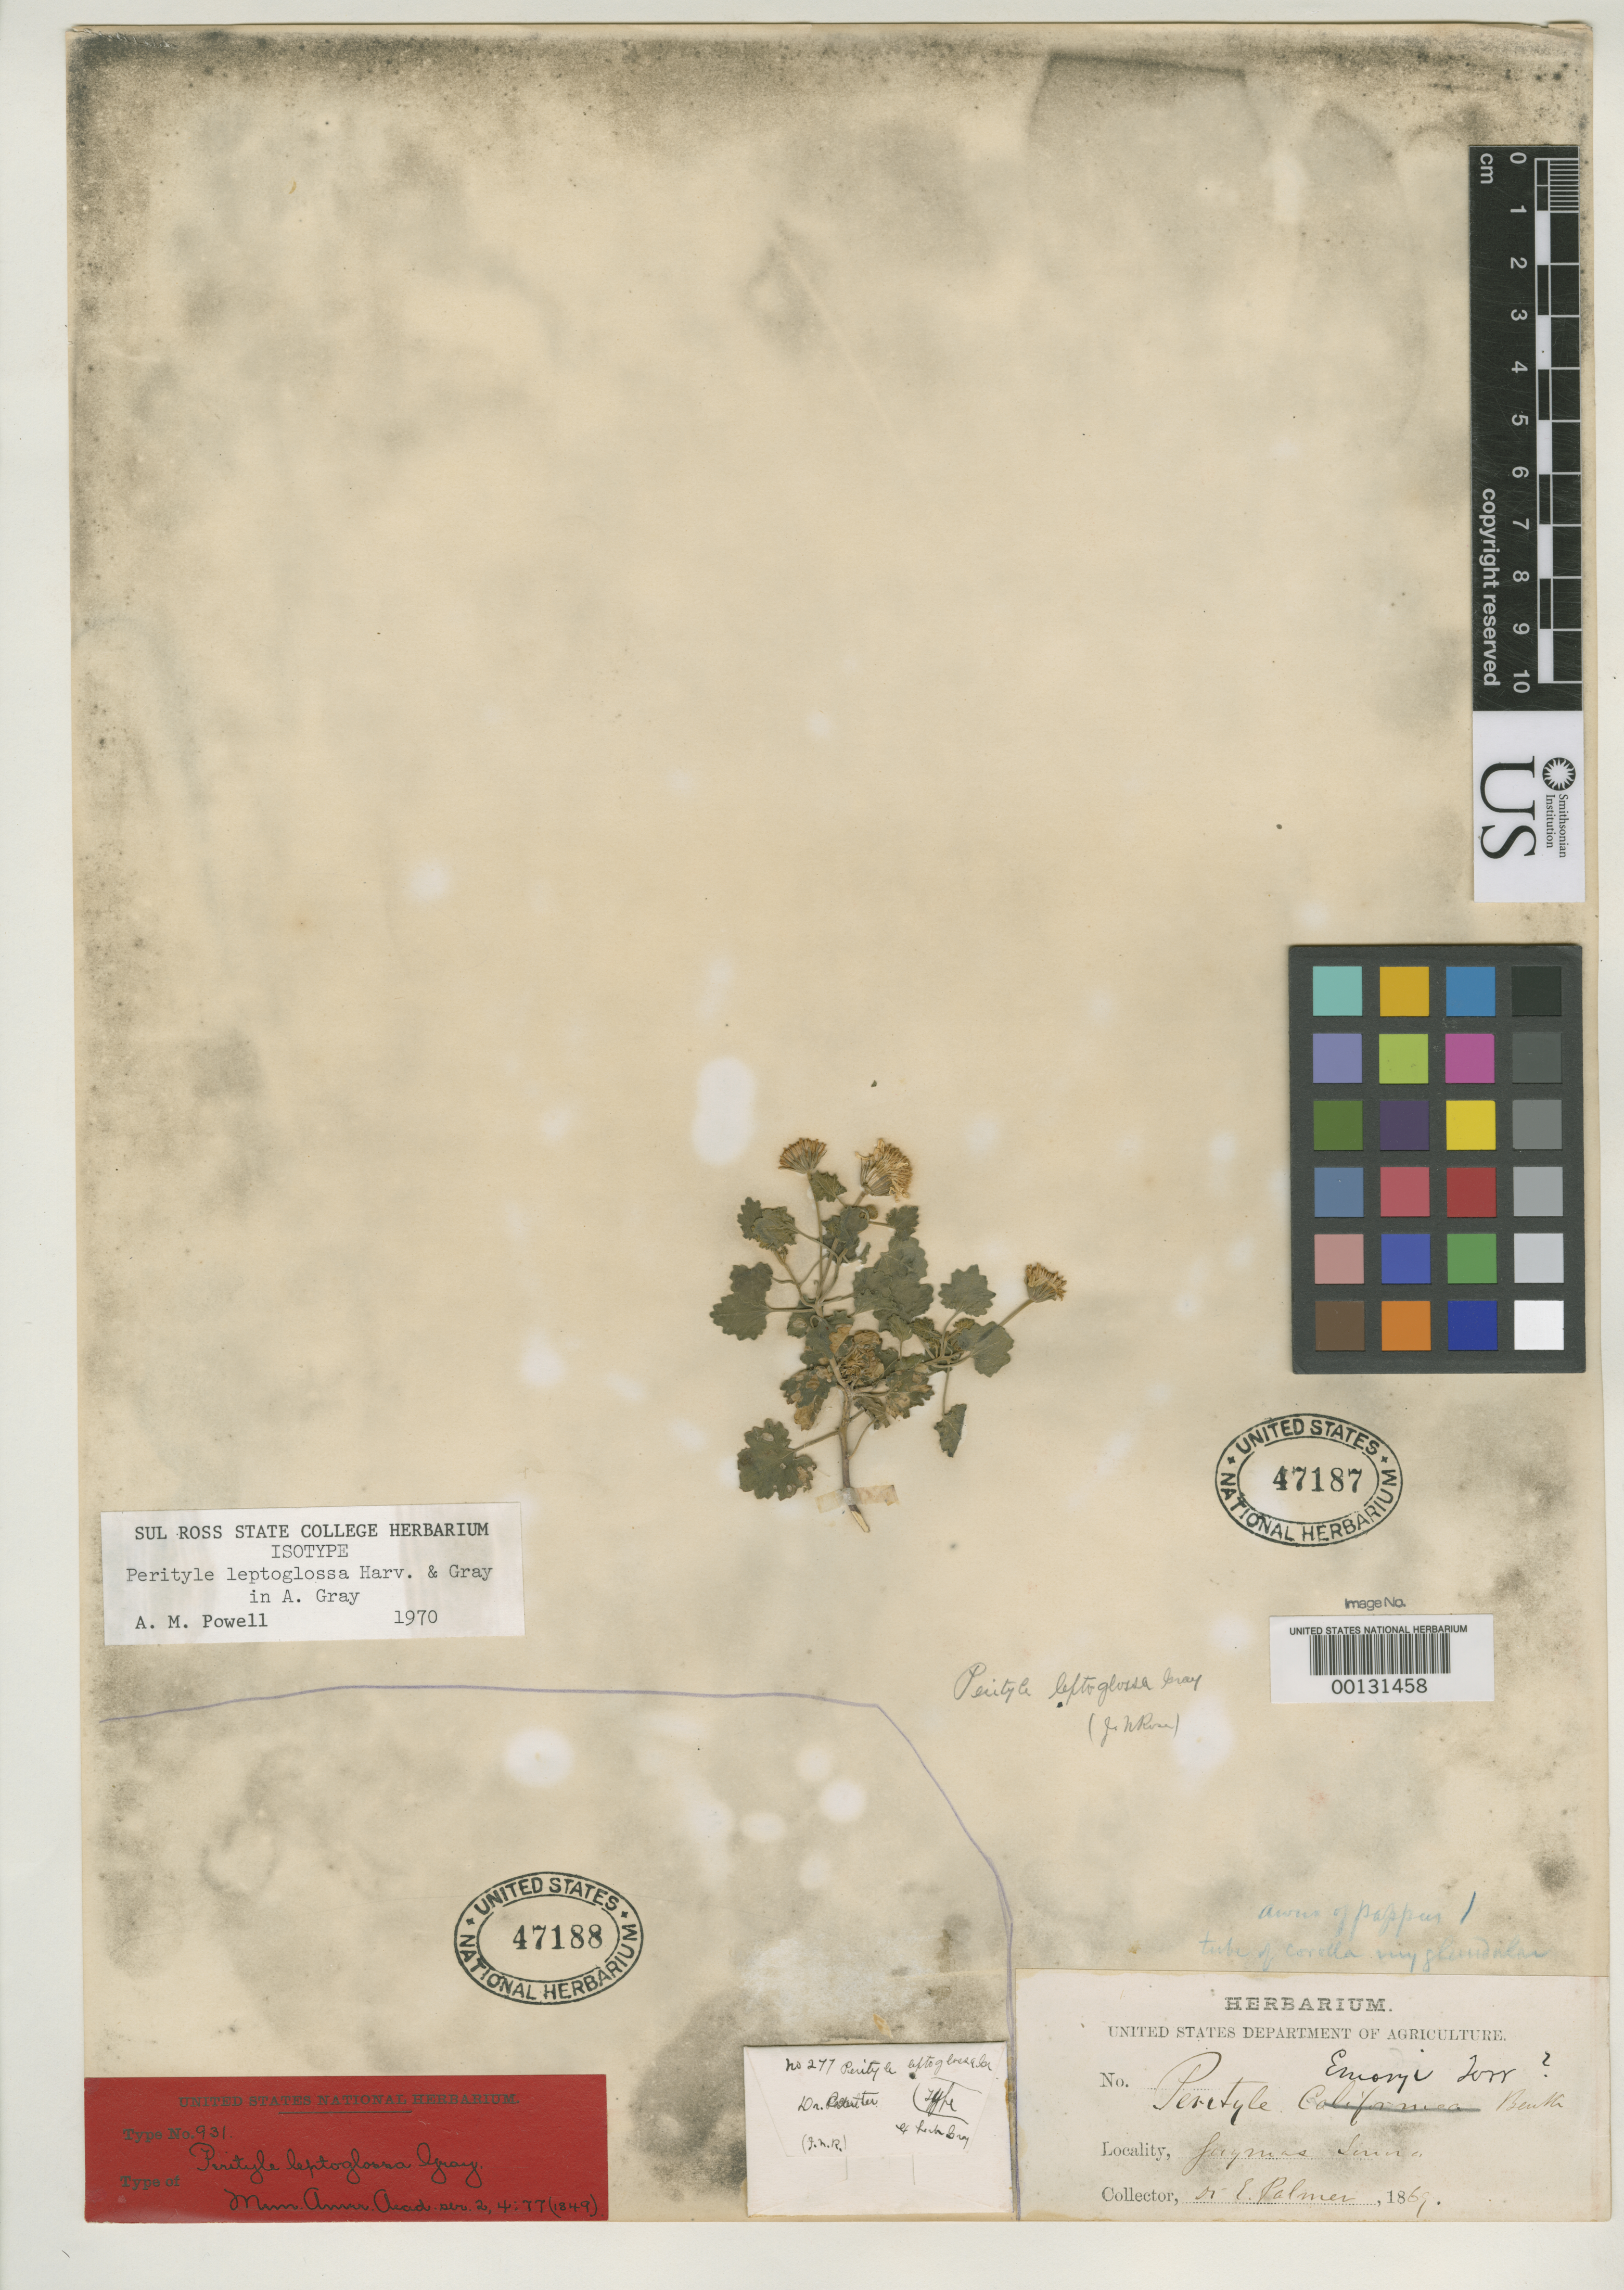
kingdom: Plantae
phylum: Tracheophyta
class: Magnoliopsida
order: Asterales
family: Asteraceae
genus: Perityle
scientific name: Perityle leptoglossa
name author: Harv. & A. Gray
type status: Isotype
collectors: T. Coulter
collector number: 277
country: United States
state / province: California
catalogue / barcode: US 47187